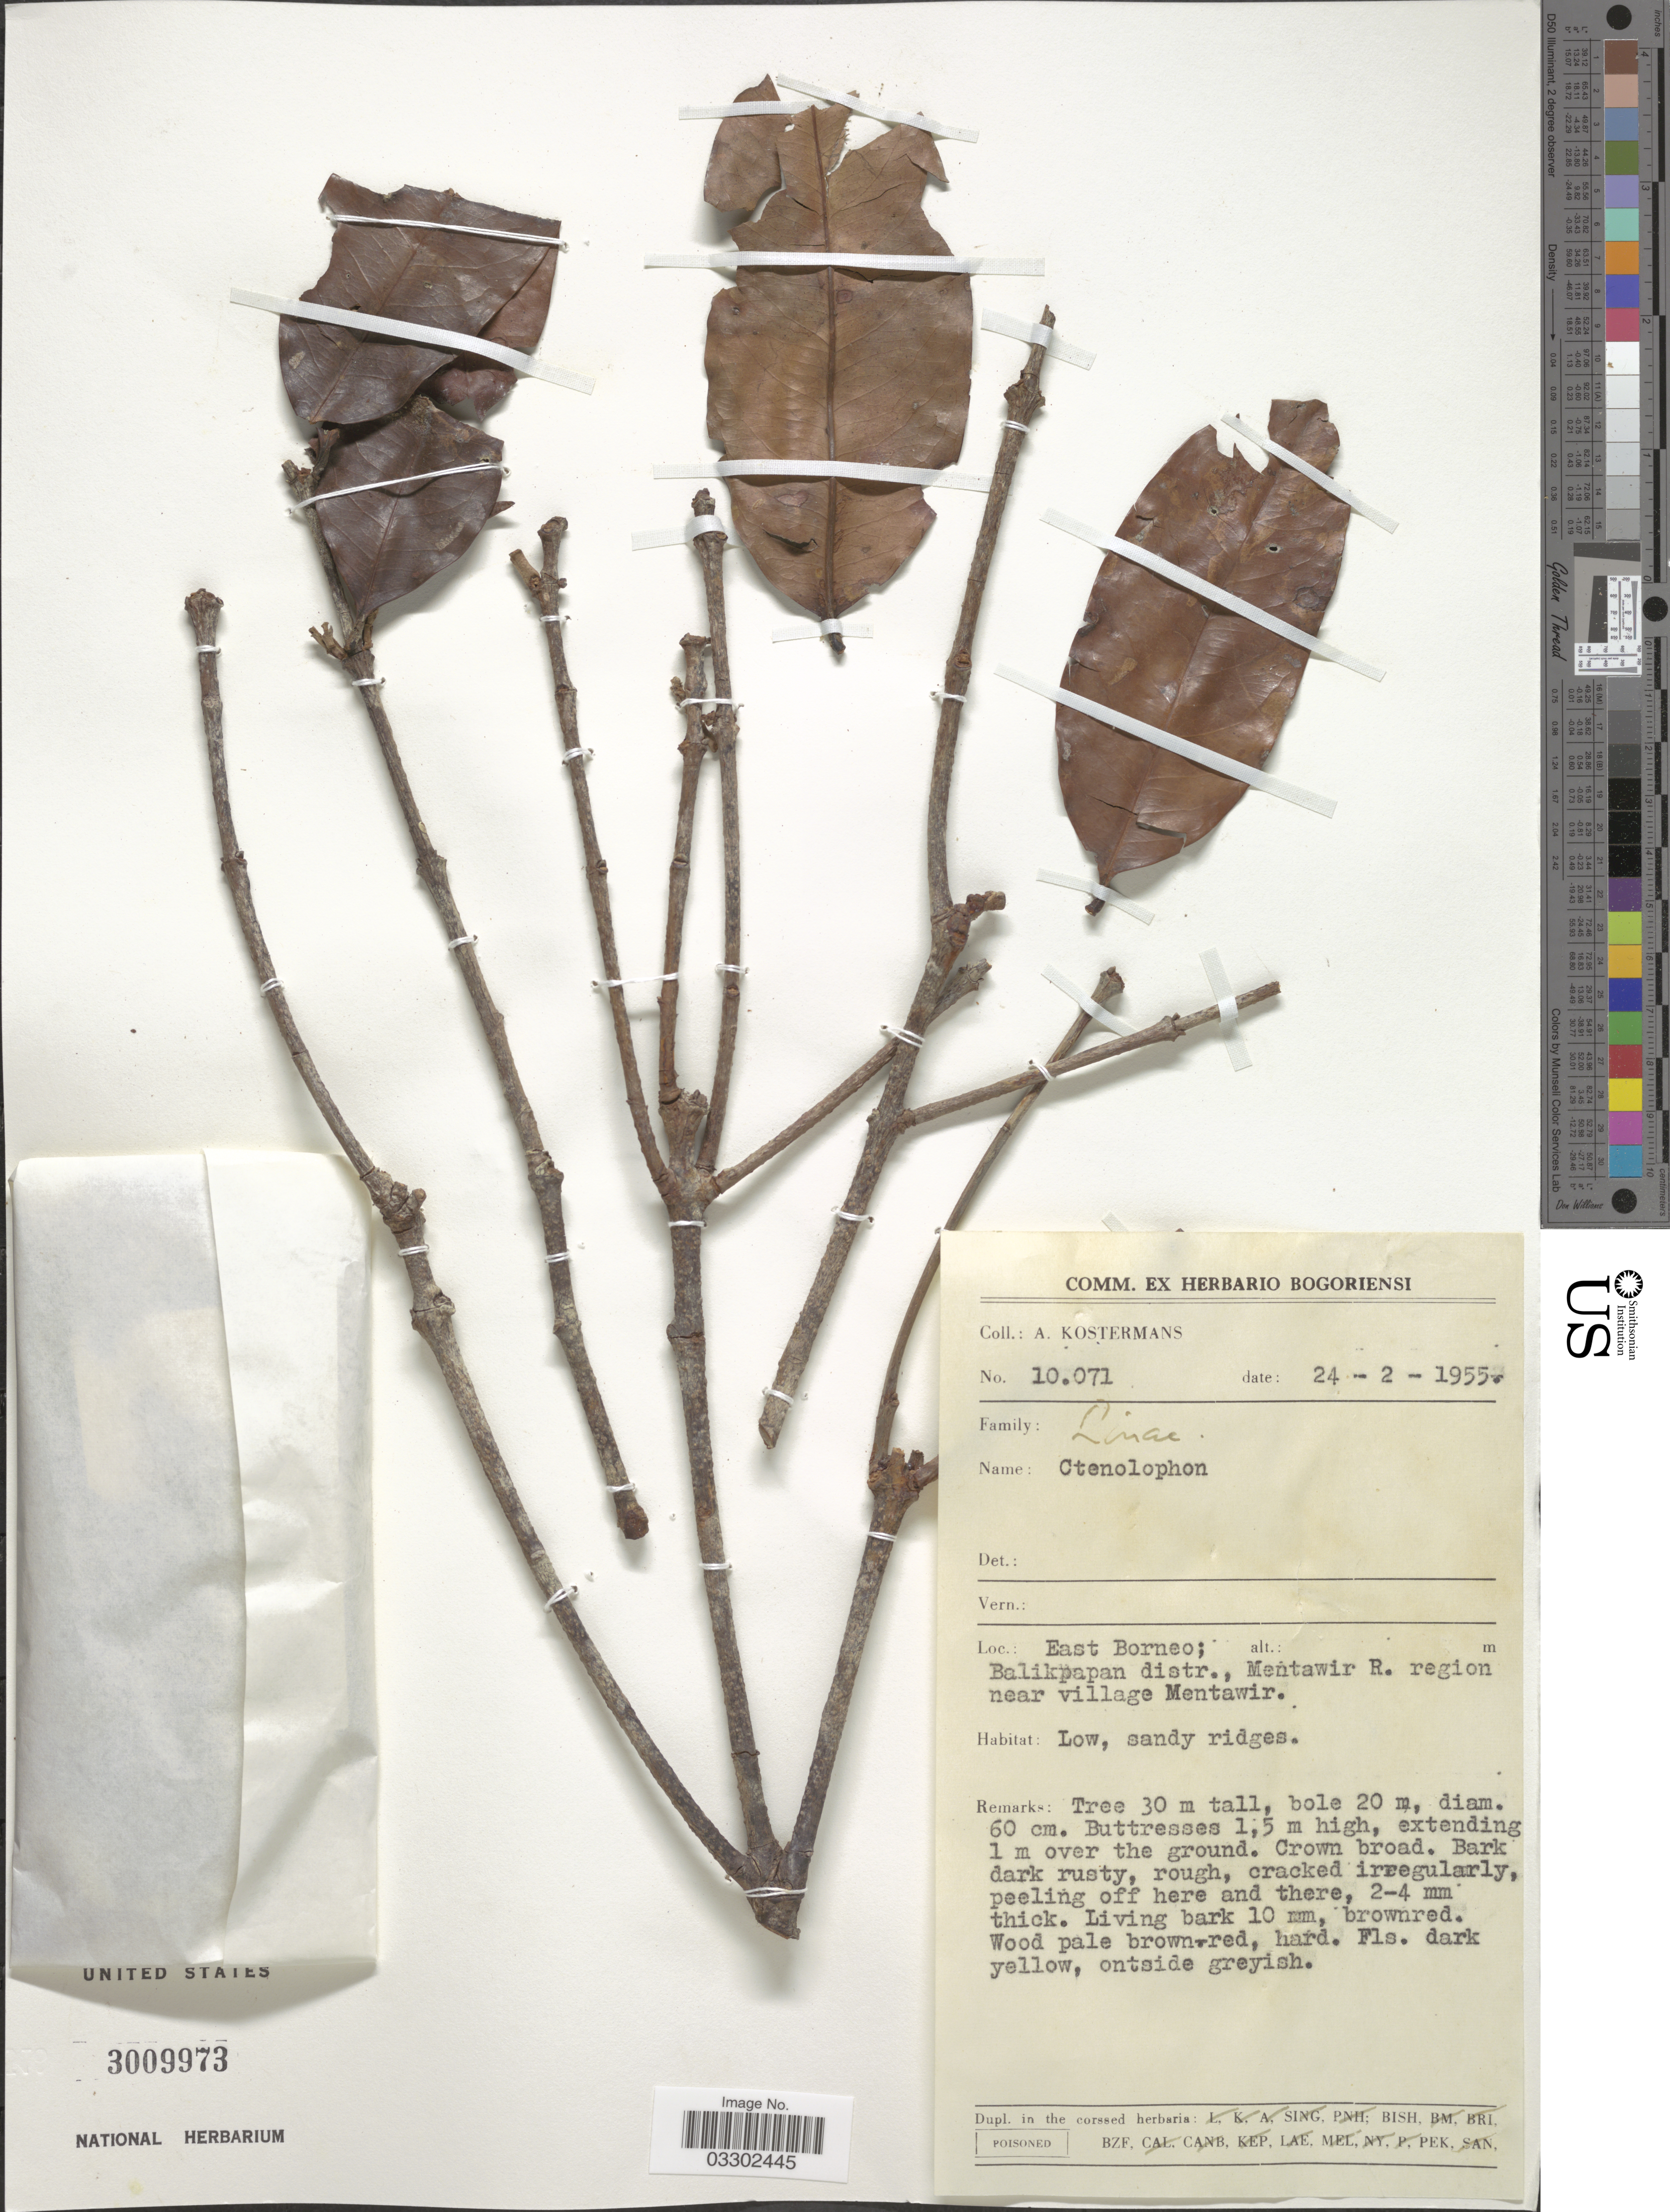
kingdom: Plantae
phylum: Tracheophyta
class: Magnoliopsida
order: Malpighiales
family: Ctenolophonaceae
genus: Ctenolophon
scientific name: Ctenolophon sp.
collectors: A. J. G. Kostermans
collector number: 10071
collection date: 1955-02-24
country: Indonesia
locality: East Borneo, Balikpapan distr., Mentawir R. region near village Mentawir.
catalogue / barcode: US 3009973